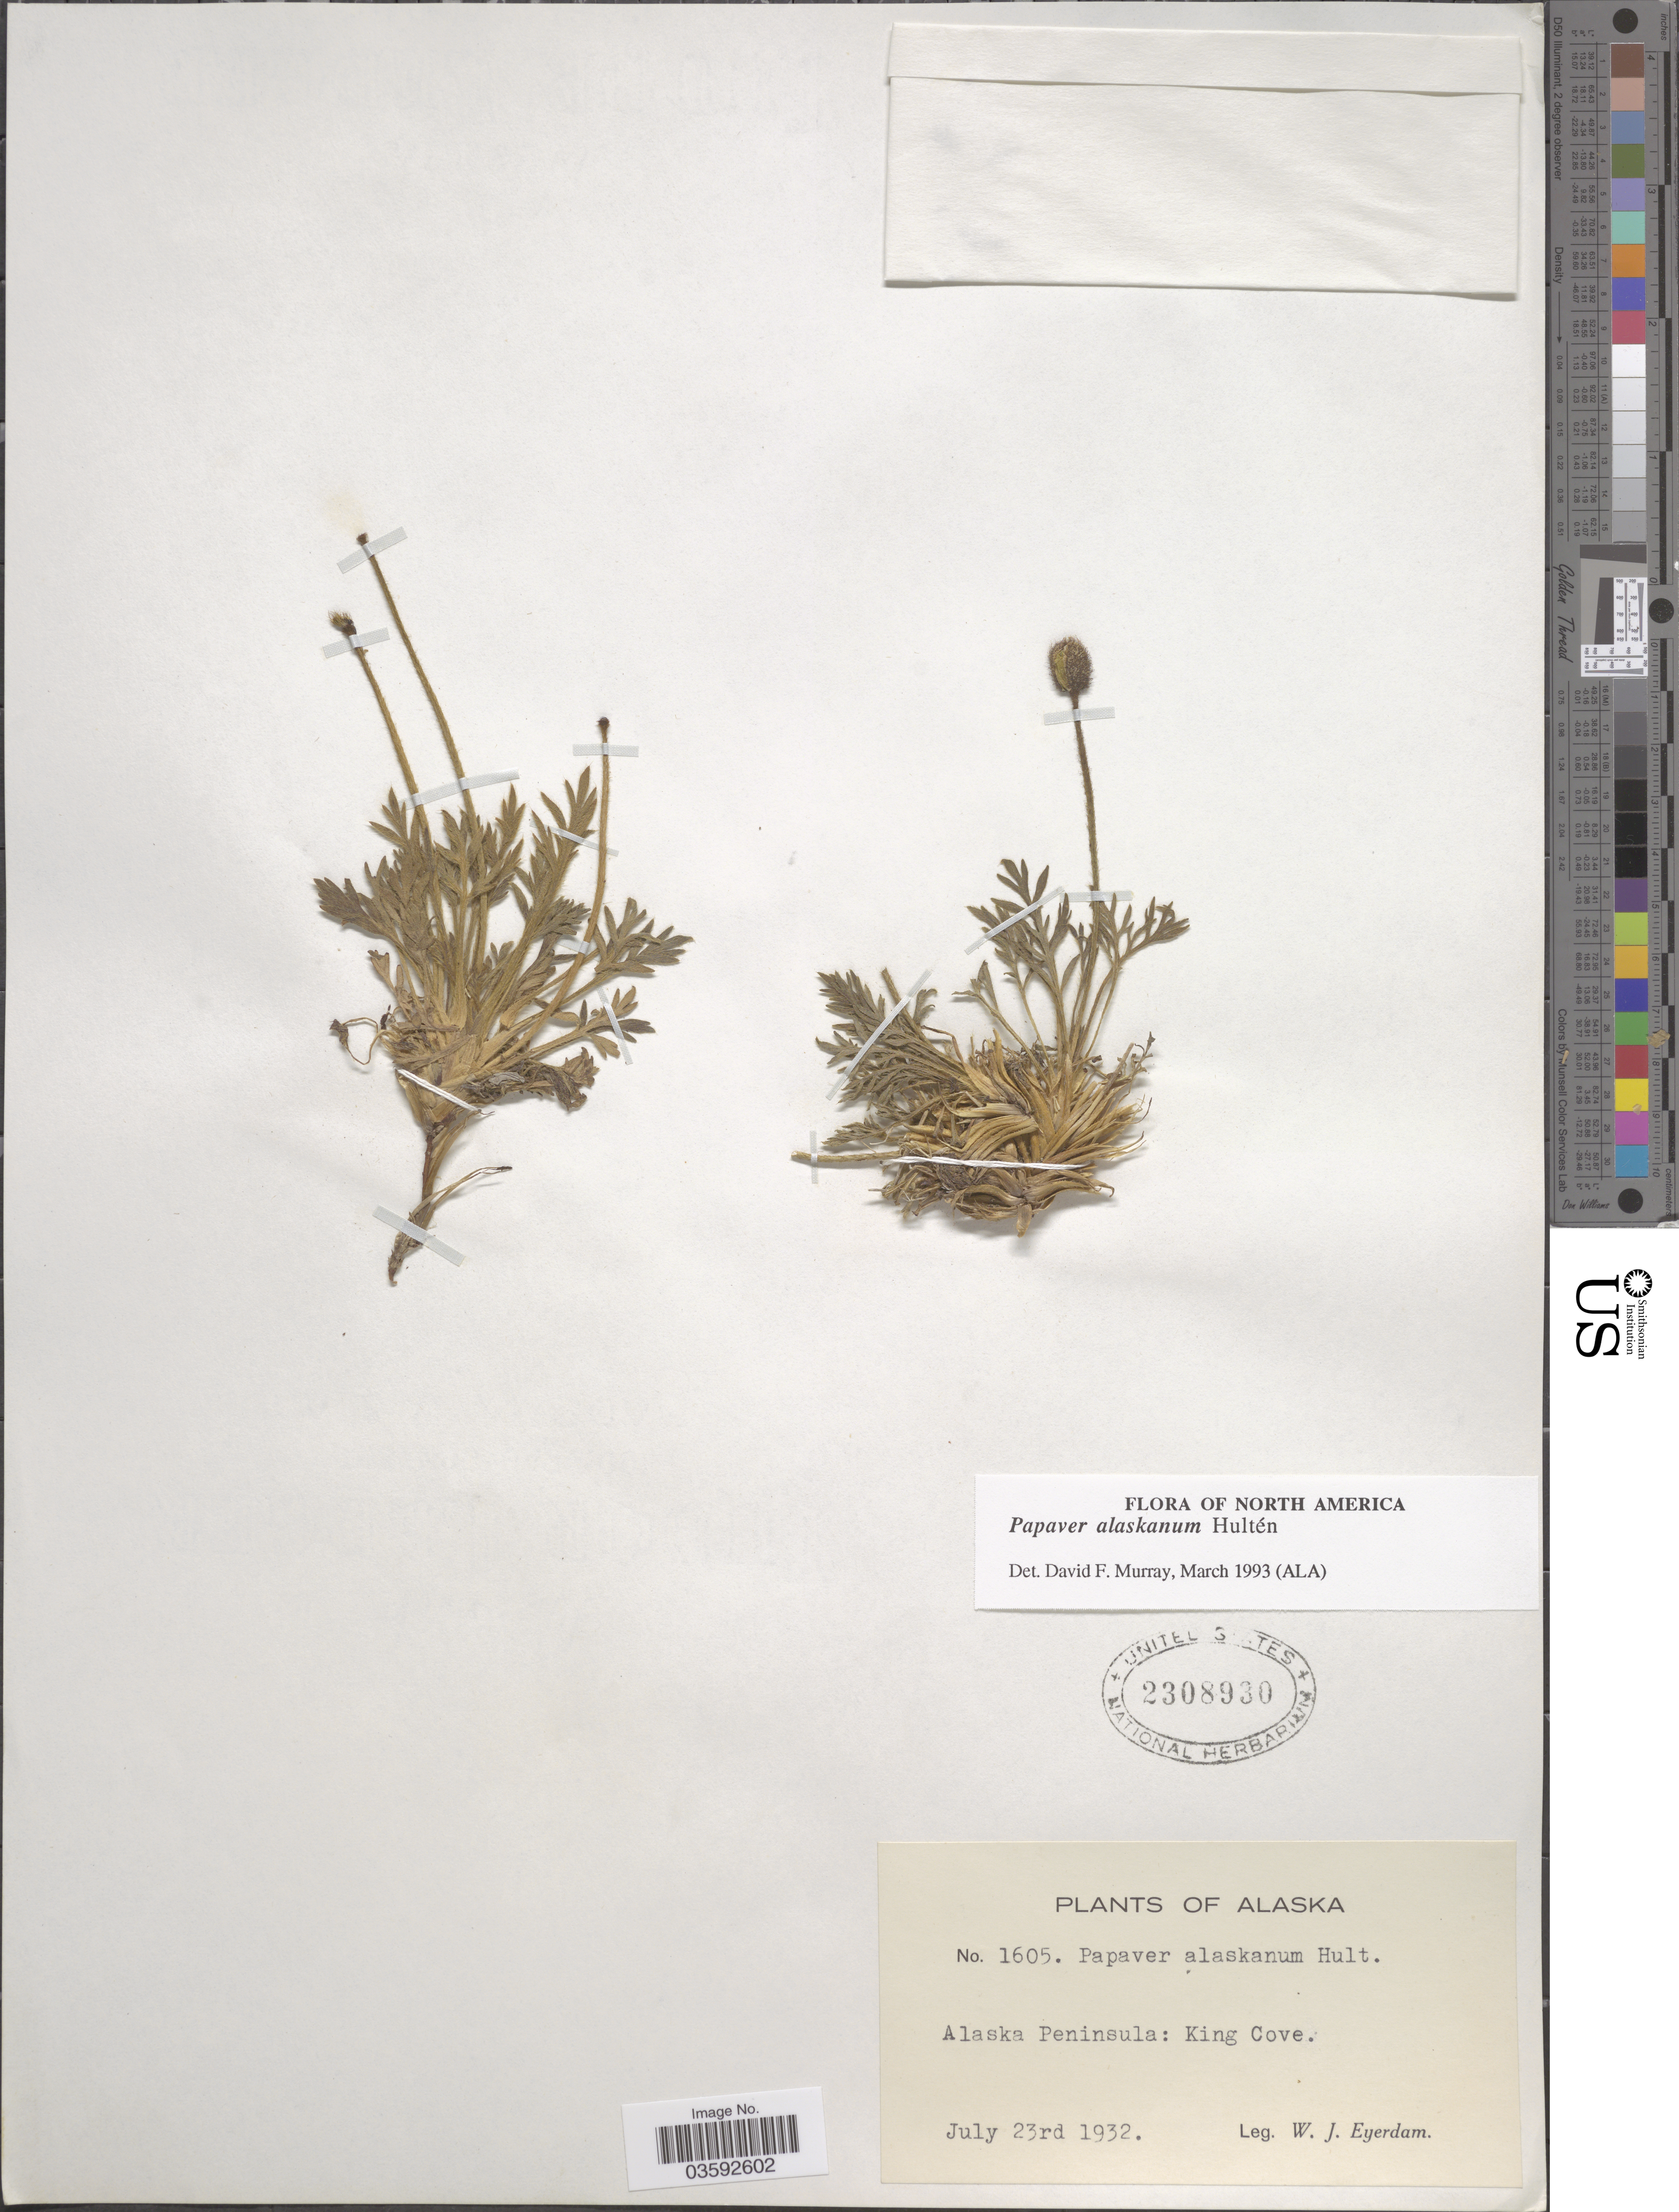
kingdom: Plantae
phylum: Tracheophyta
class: Magnoliopsida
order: Ranunculales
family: Papaveraceae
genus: Papaver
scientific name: Papaver alaskanum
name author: Hultén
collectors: W. J. Eyerdam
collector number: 1605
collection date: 1932-07-23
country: United States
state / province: Alaska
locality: Alaska Peninsula: King Cove.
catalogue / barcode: US 2308930